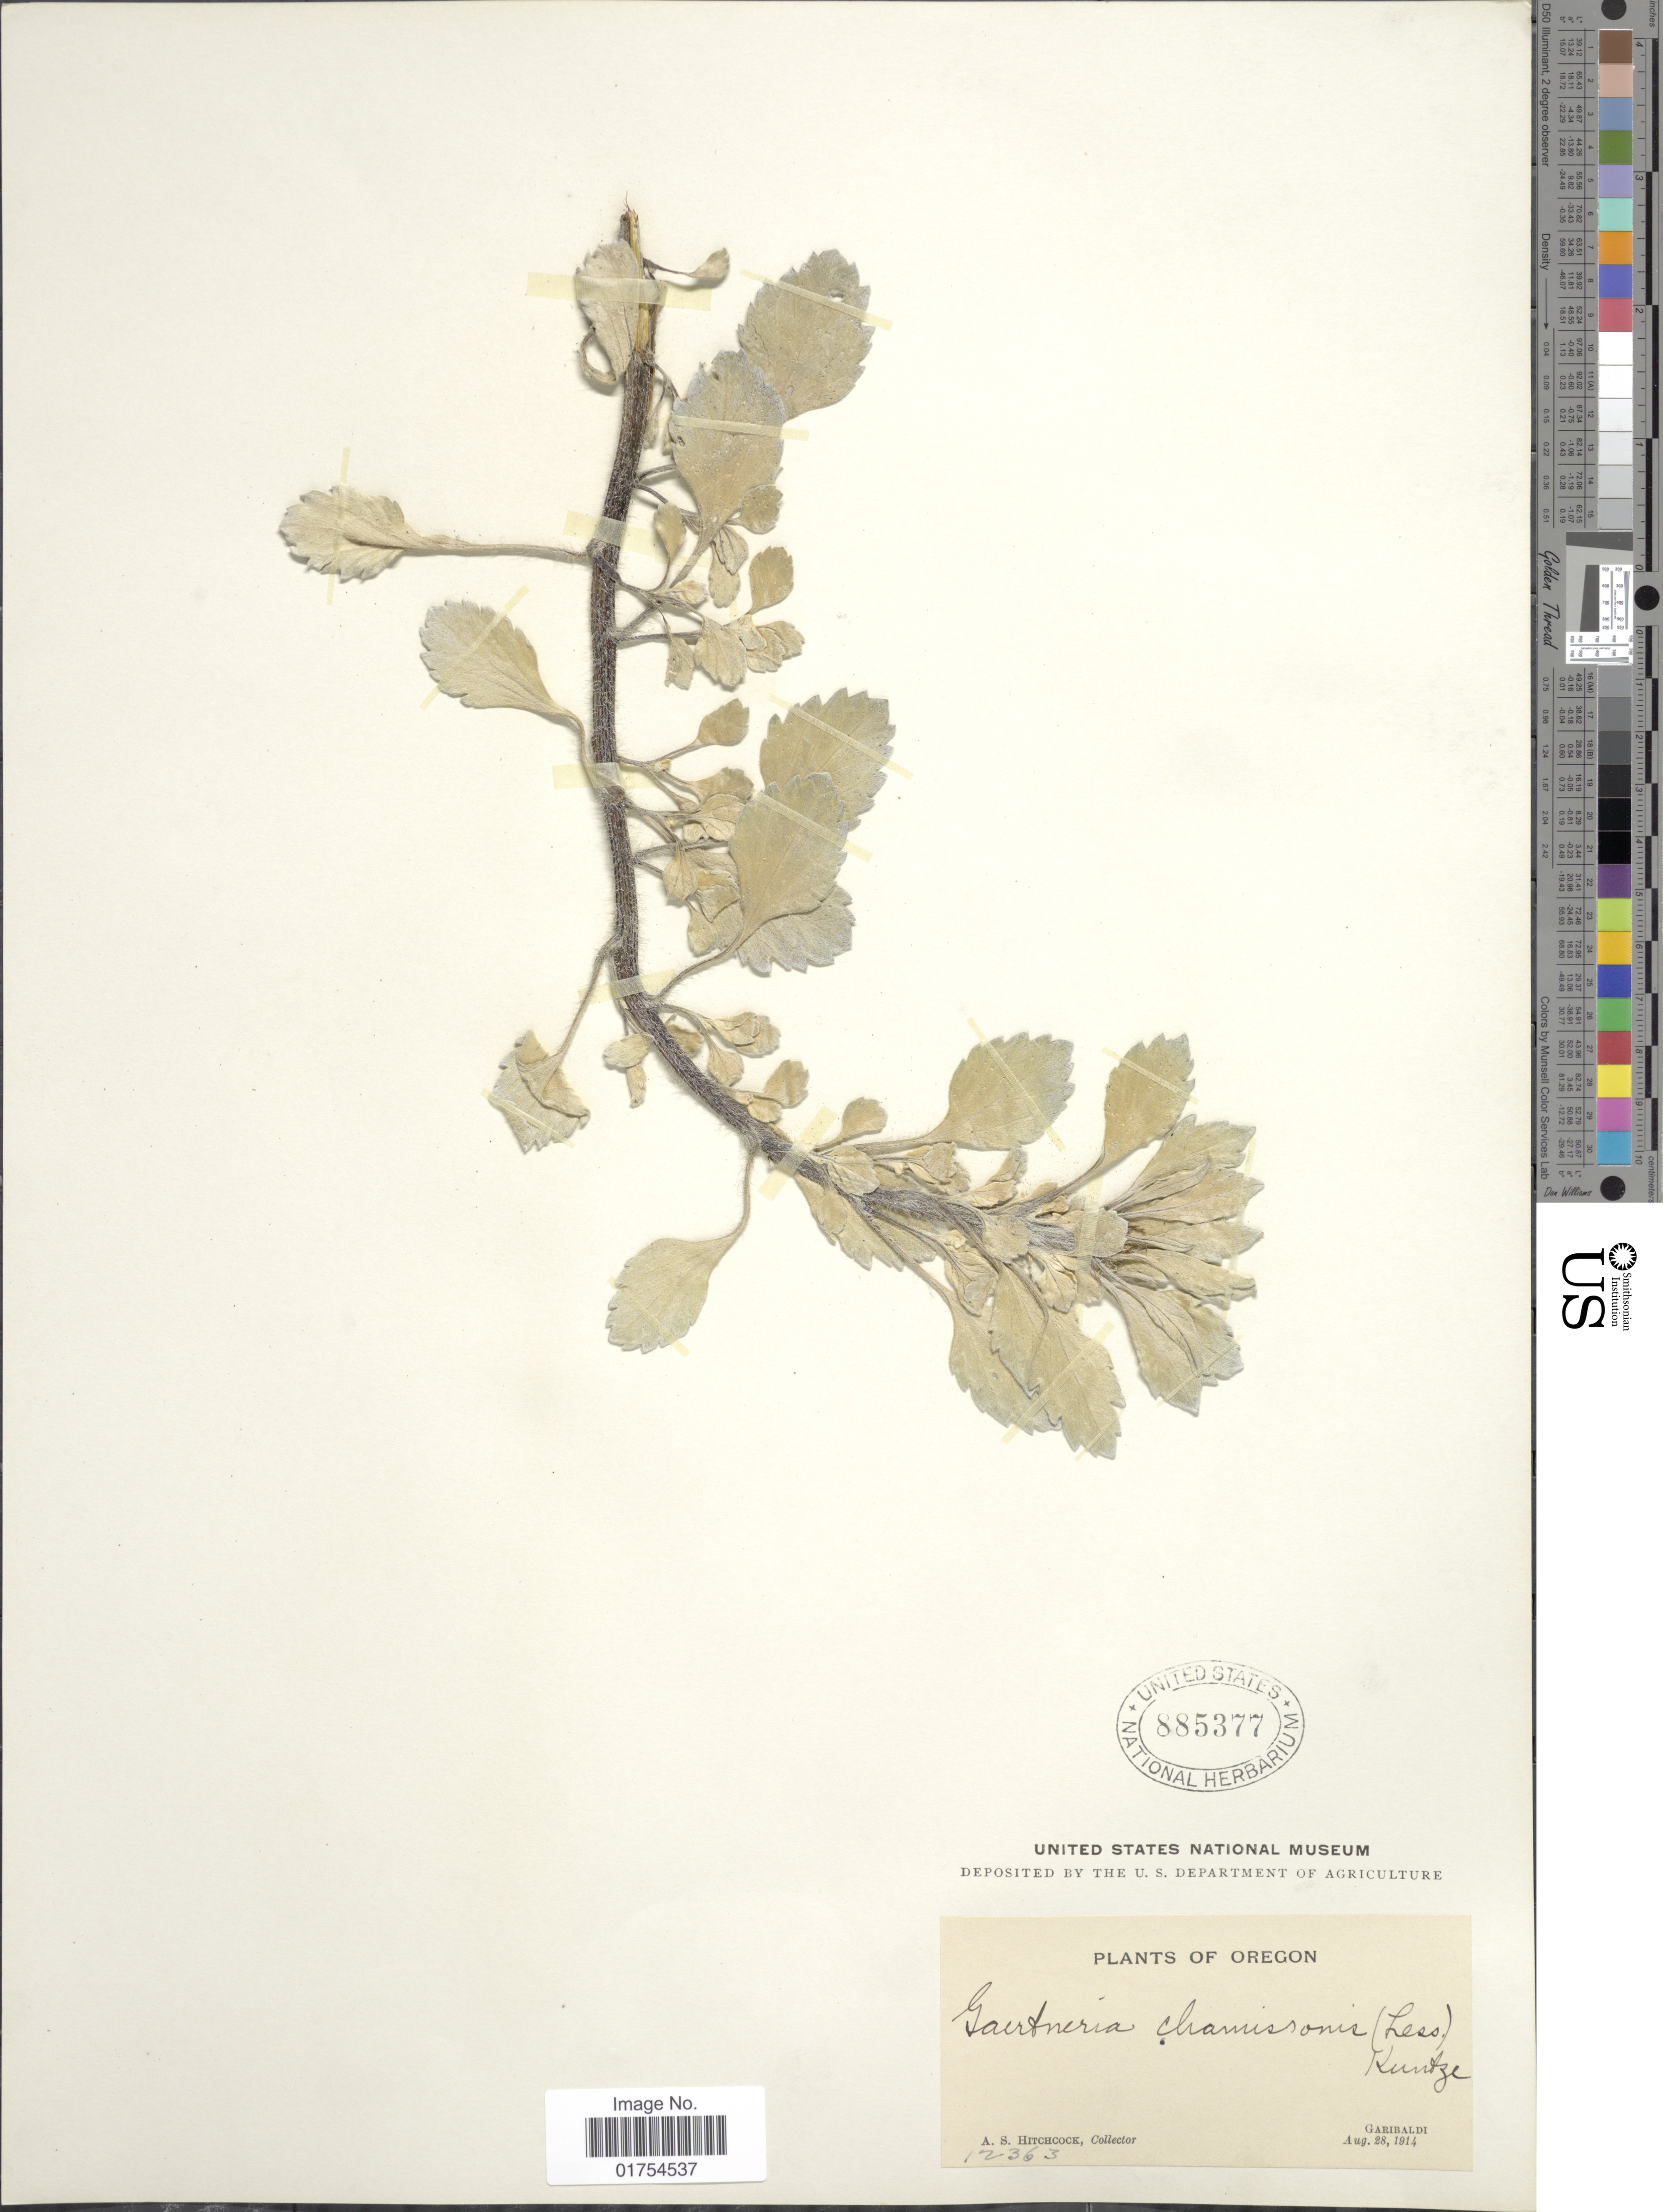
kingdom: Plantae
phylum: Tracheophyta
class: Magnoliopsida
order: Asterales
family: Asteraceae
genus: Franseria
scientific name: Franseria chamissonis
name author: Less.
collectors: A. S. Hitchcock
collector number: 12363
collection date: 1914-08-28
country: United States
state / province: Oregon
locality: Garibaldi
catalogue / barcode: US 885377